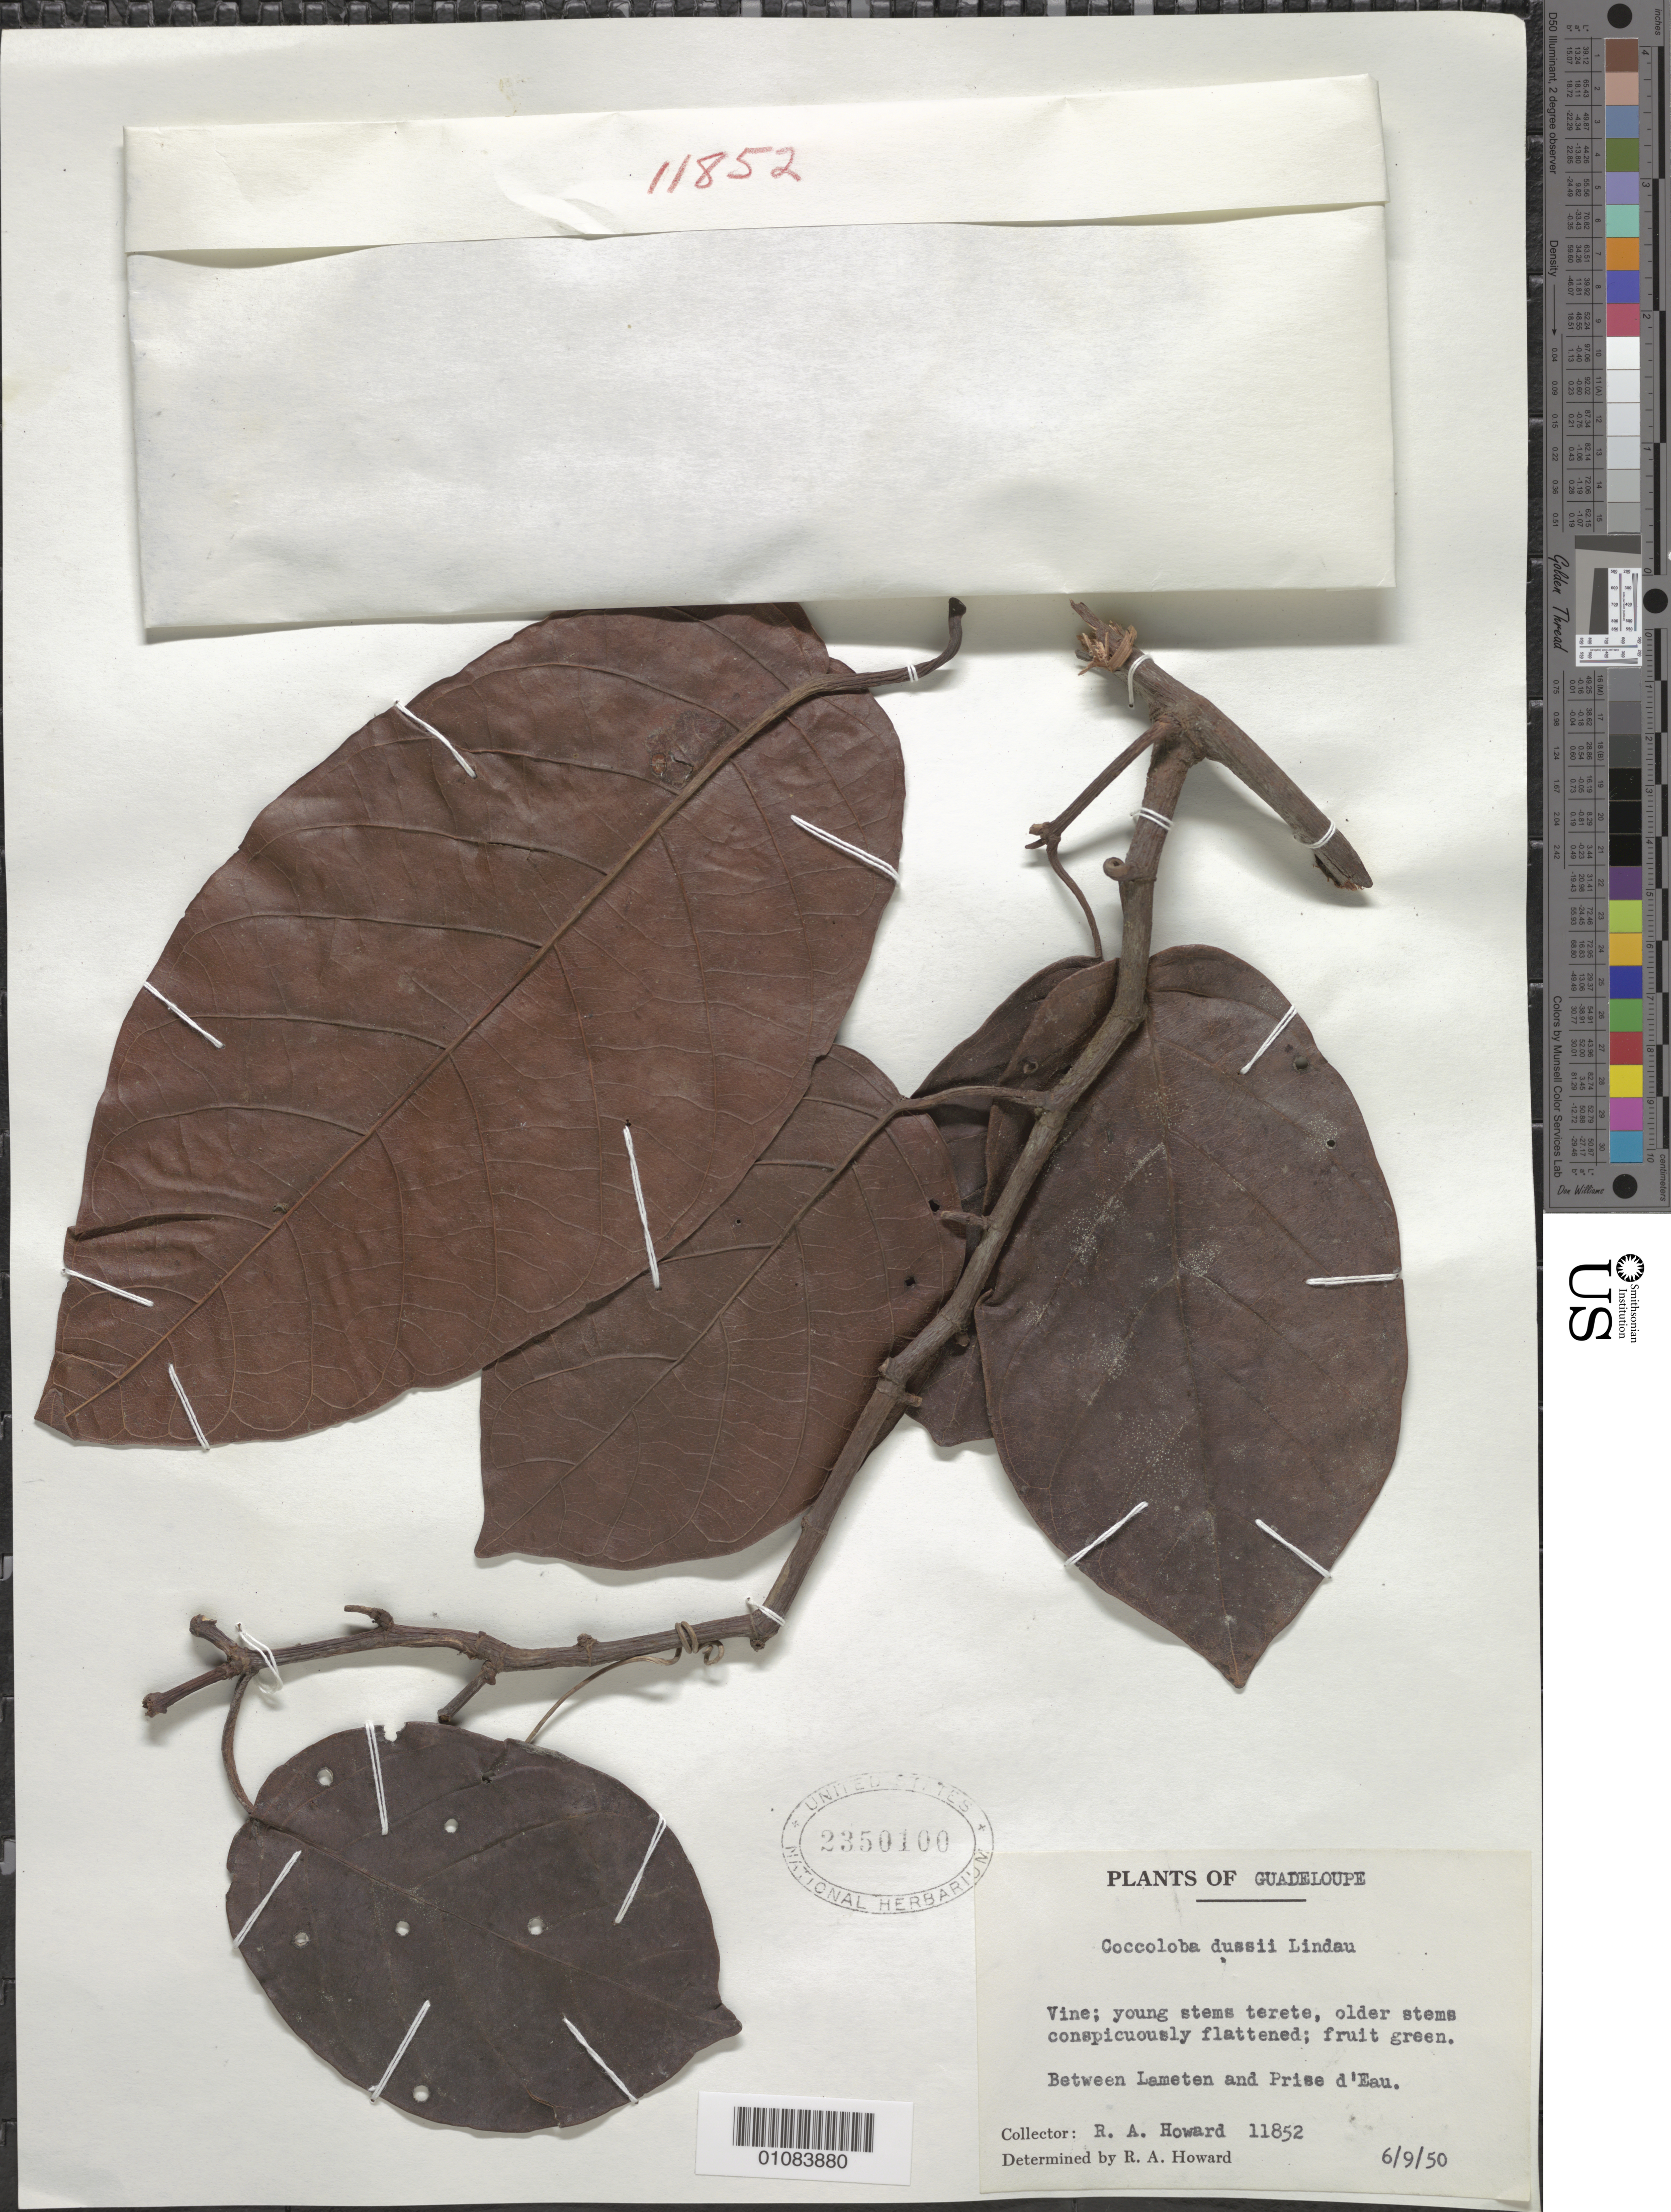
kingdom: Plantae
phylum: Tracheophyta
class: Magnoliopsida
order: Caryophyllales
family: Polygonaceae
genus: Coccoloba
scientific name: Coccoloba dussii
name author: Lindau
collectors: R. A. Howard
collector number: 11852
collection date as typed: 06 Sep 1950 or 01 Jun 1950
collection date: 1950-06-01 or 1950-09-06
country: Guadeloupe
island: Basse Terre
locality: Between Lameten and Prise d'Eau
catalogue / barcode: US 2350100